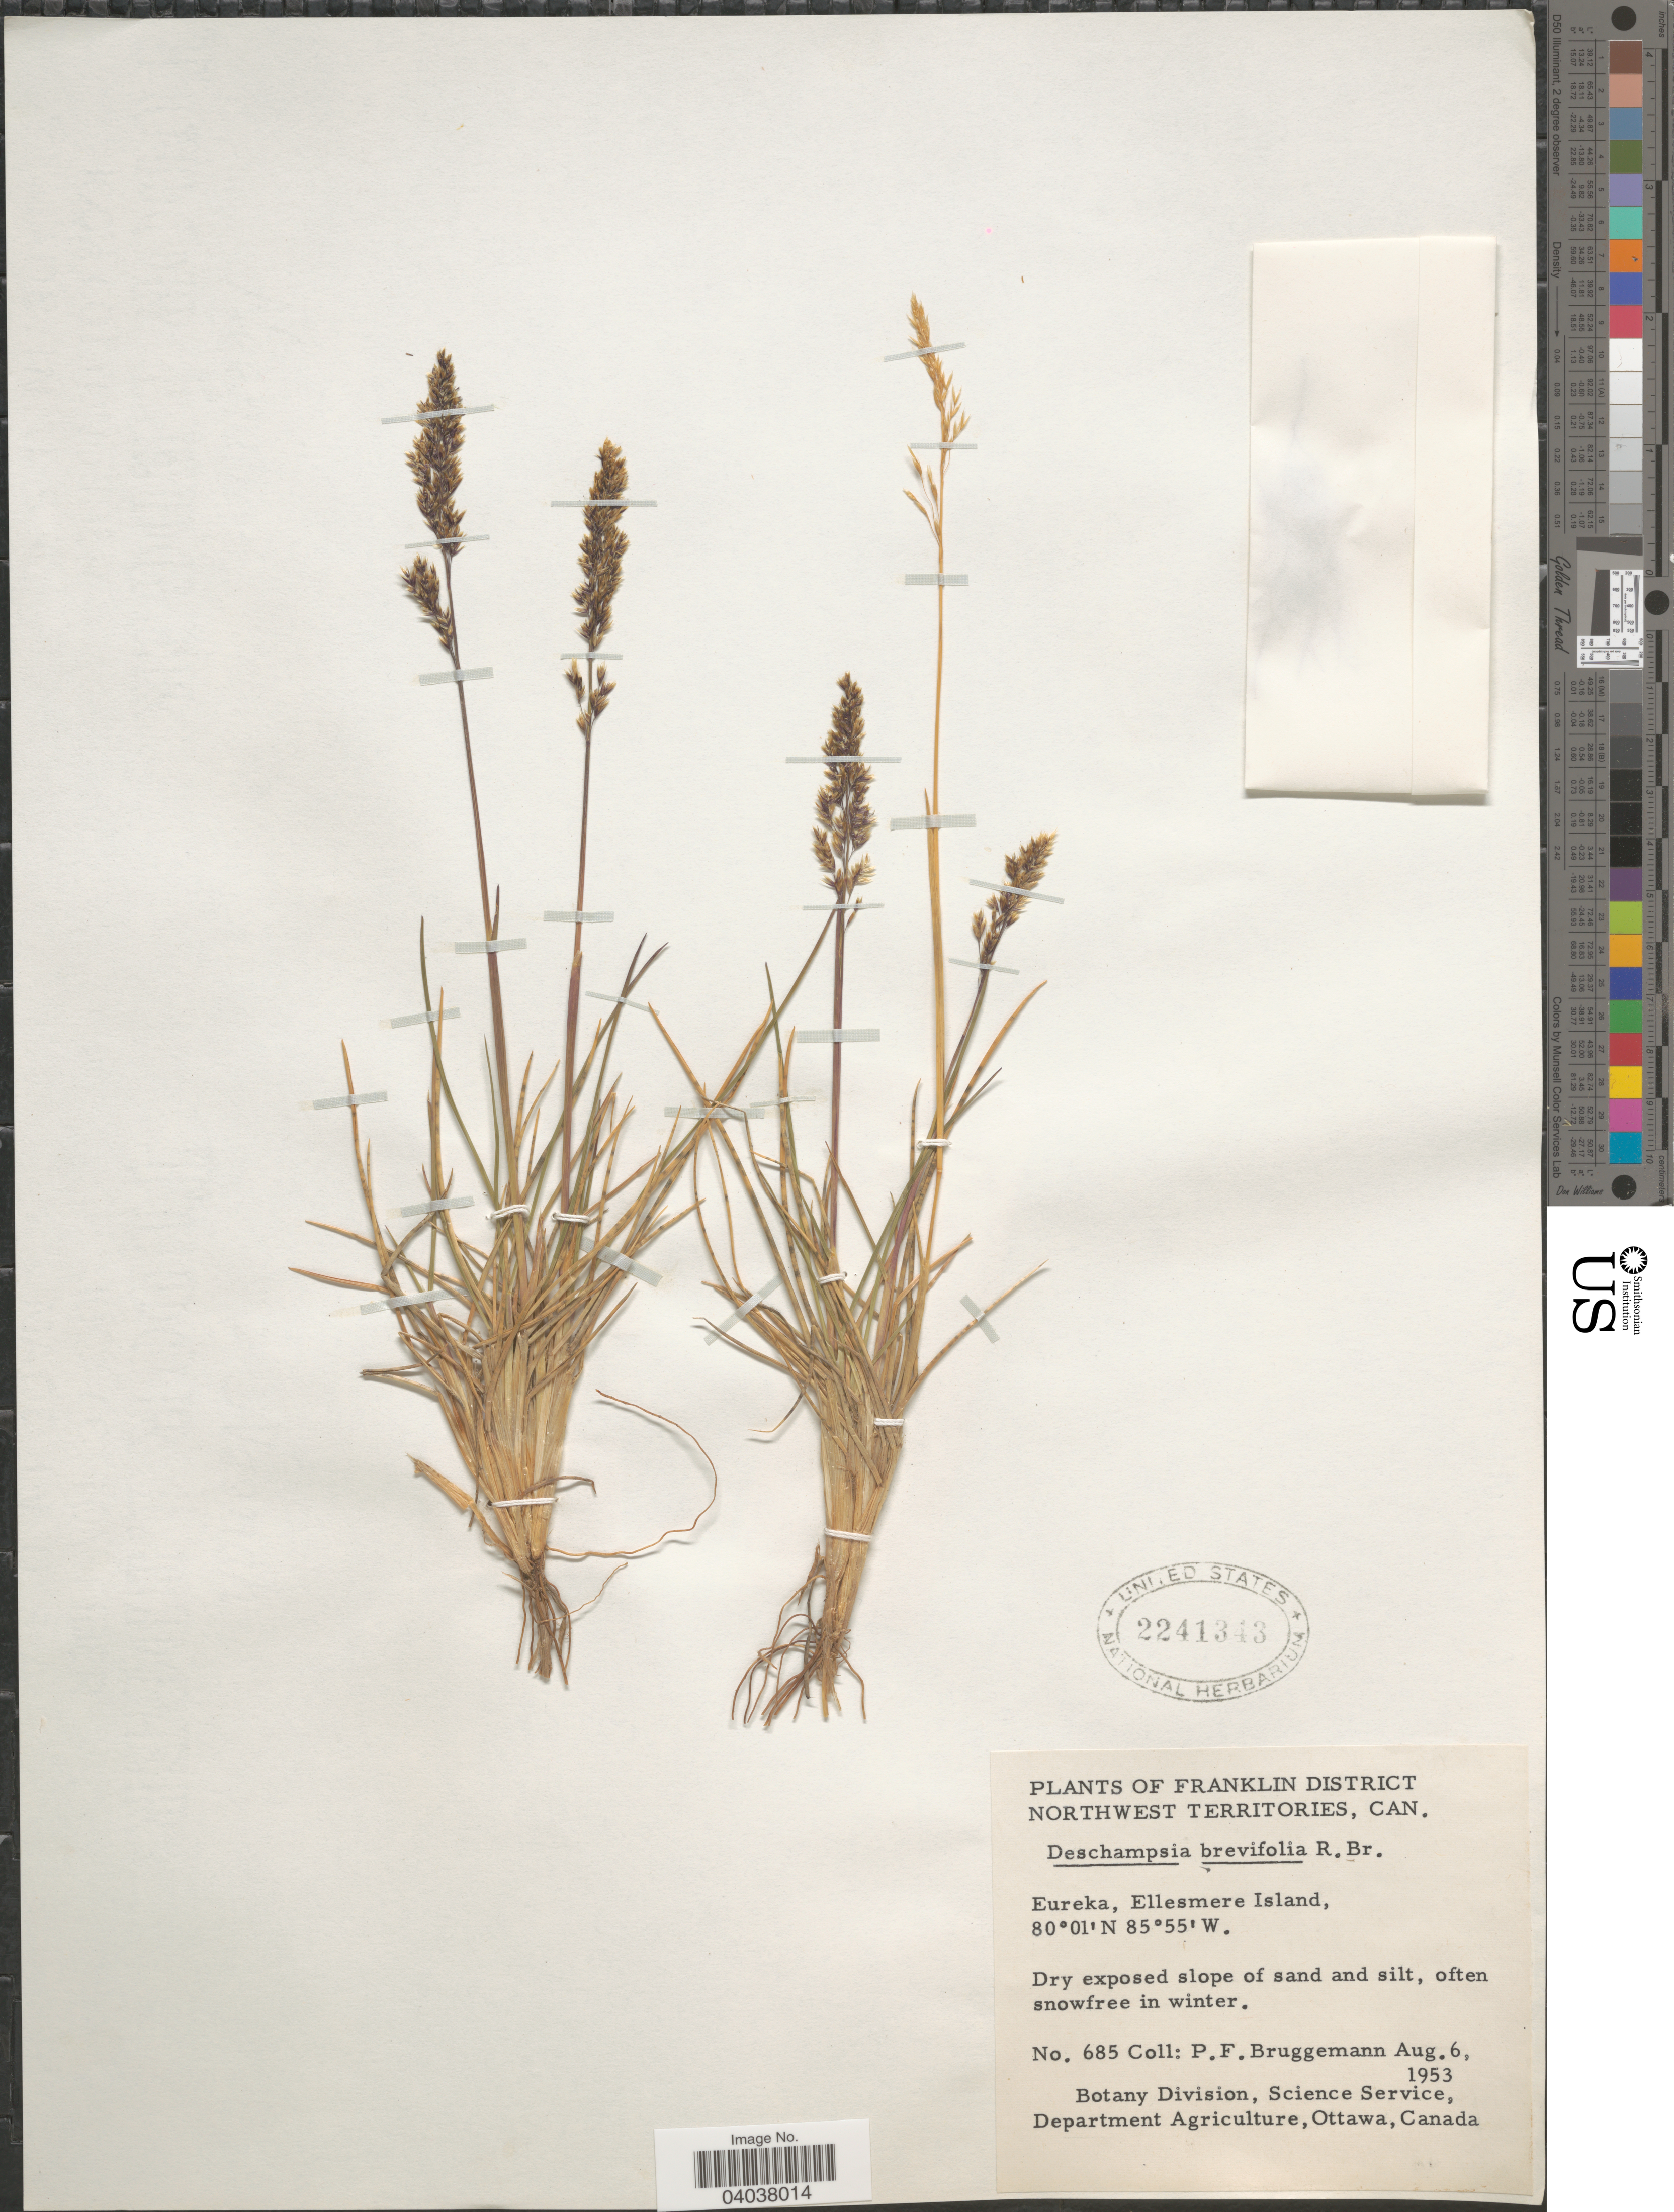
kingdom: Plantae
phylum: Tracheophyta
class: Liliopsida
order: Poales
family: Poaceae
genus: Deschampsia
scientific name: Deschampsia brevifolia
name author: R. Br. in Parry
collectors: P. Bruggemann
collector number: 685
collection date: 1953-08-06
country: Canada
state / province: Northwest Territories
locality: Franklin District. Eureka, Ellesmere Island.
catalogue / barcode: US 2241343